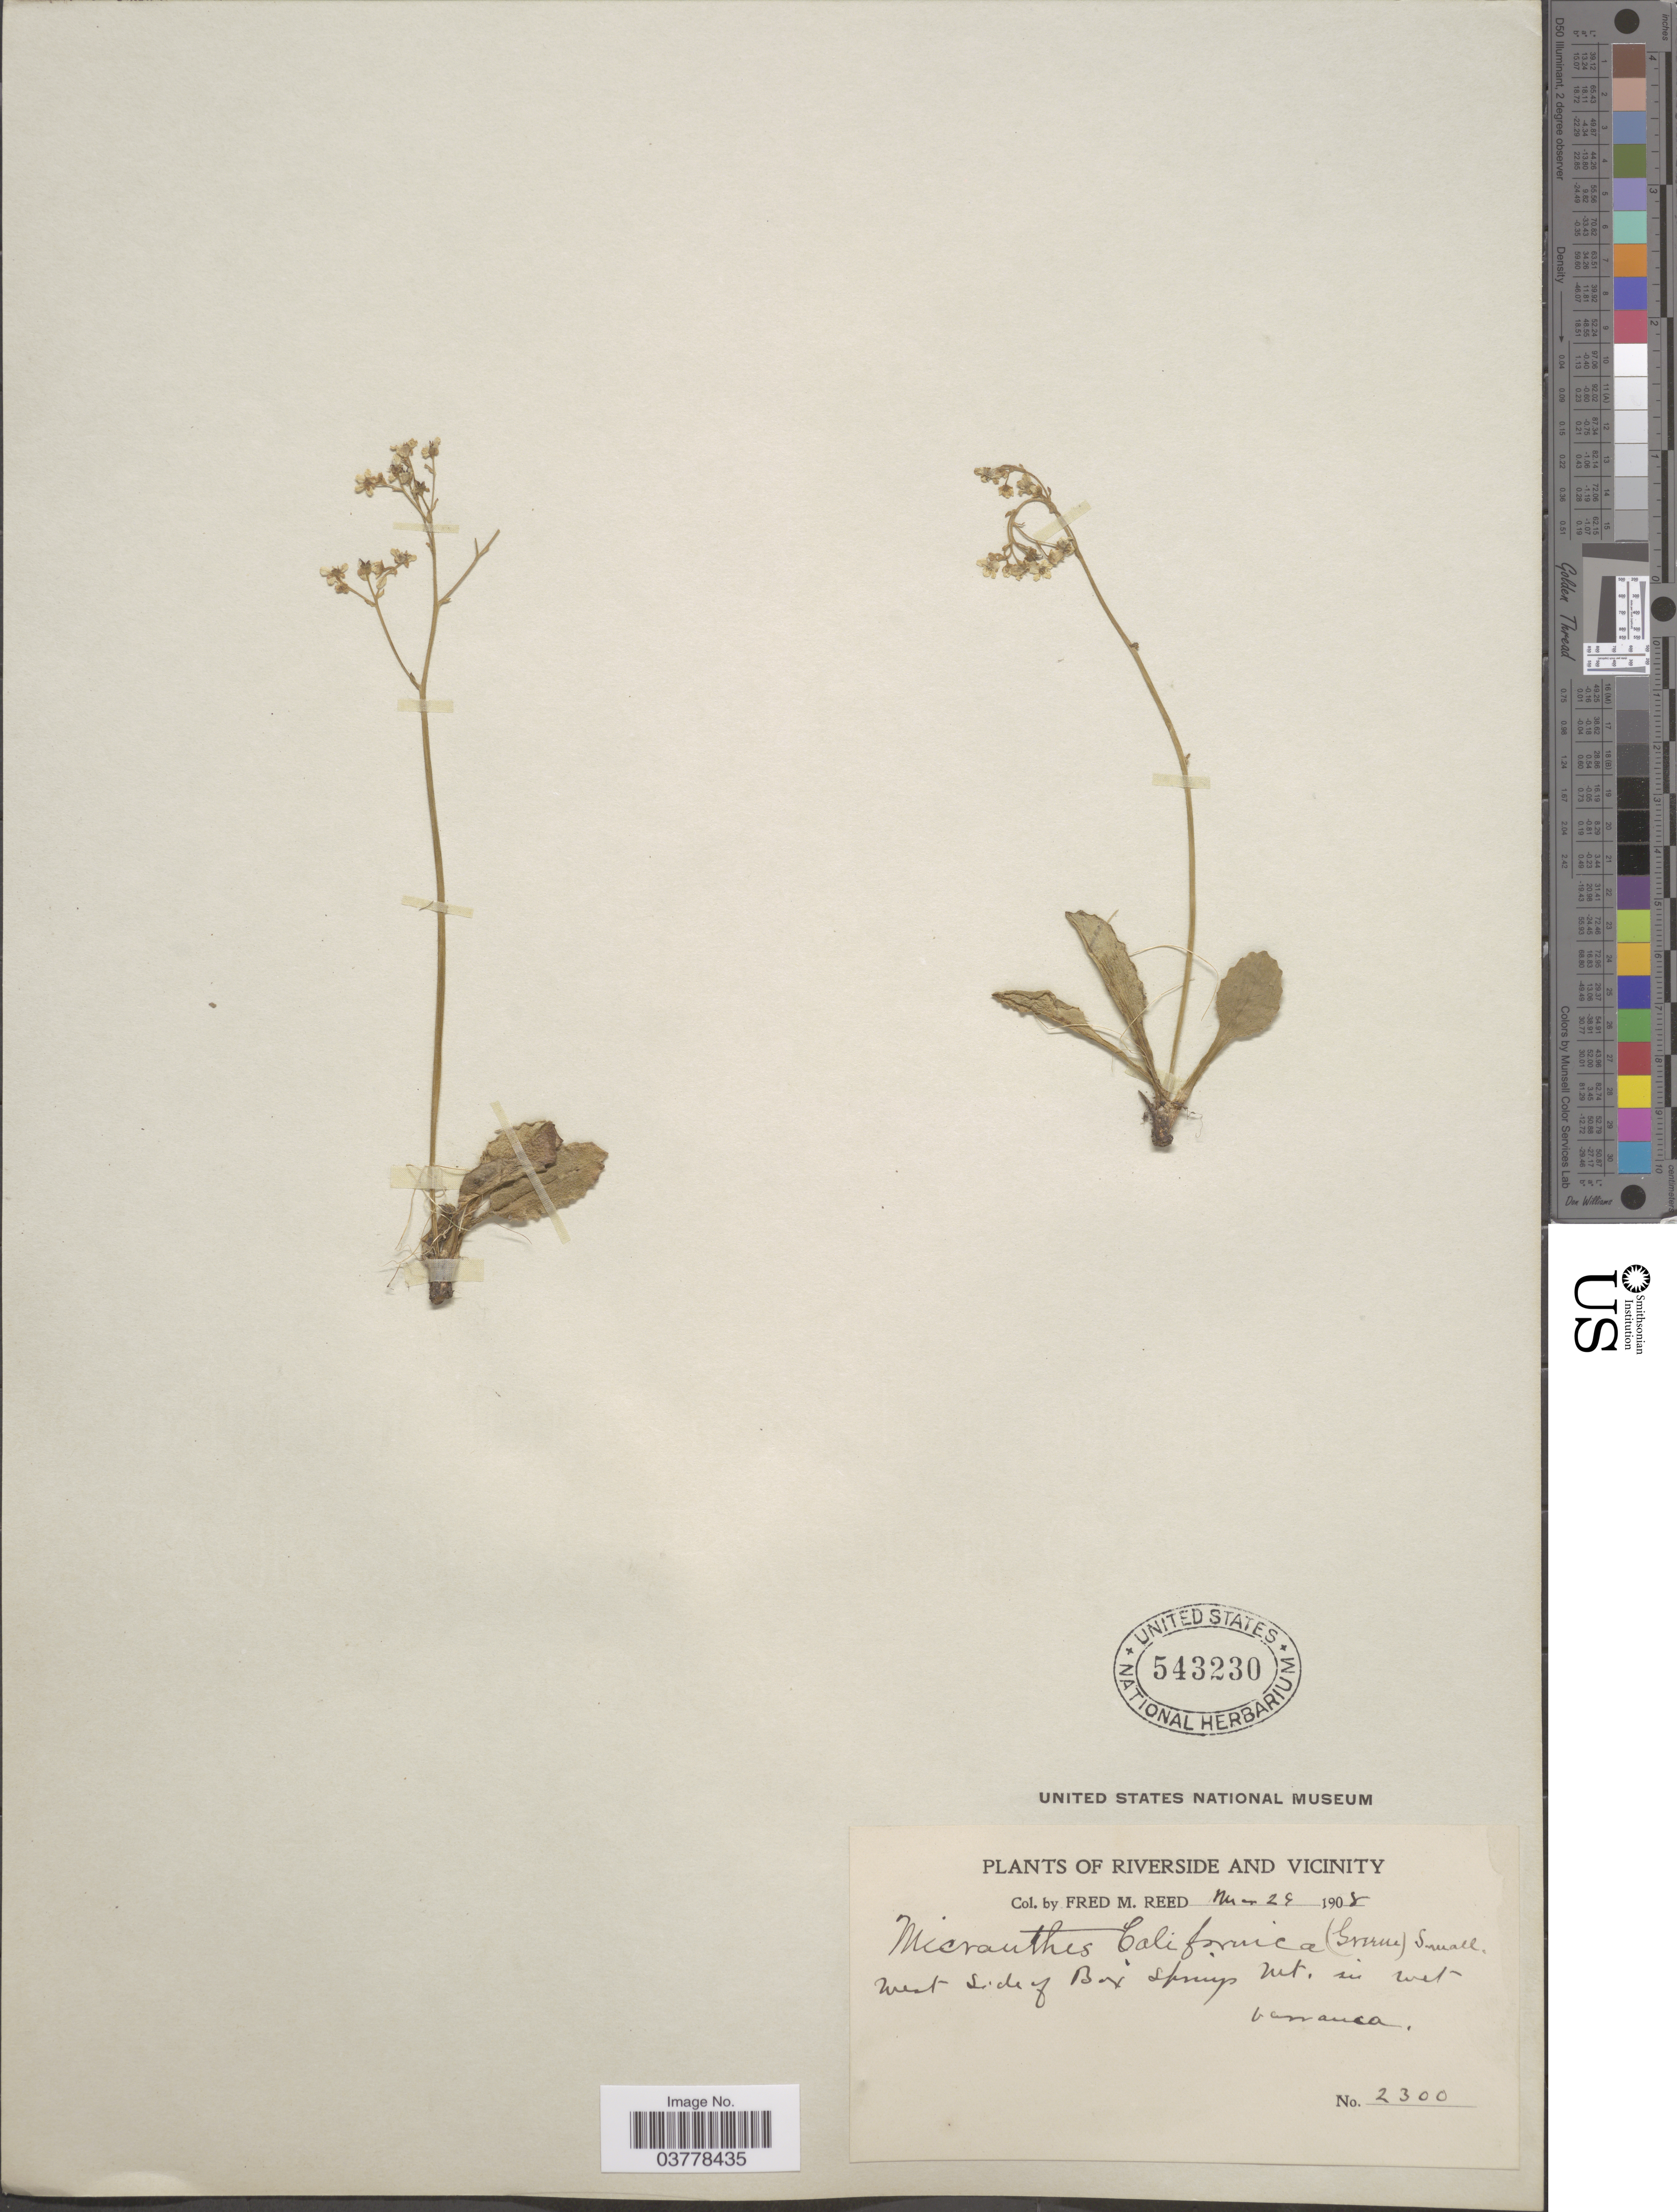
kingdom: Plantae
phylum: Tracheophyta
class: Magnoliopsida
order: Saxifragales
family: Saxifragaceae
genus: Micranthes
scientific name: Micranthes californica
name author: (Greene) Small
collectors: F. Reed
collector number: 2300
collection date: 1908-03-29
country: United States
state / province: California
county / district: Riverside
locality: Riverside and Vicinity. West side of Box Springs Mt. in wet barranca.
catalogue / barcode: US 543230